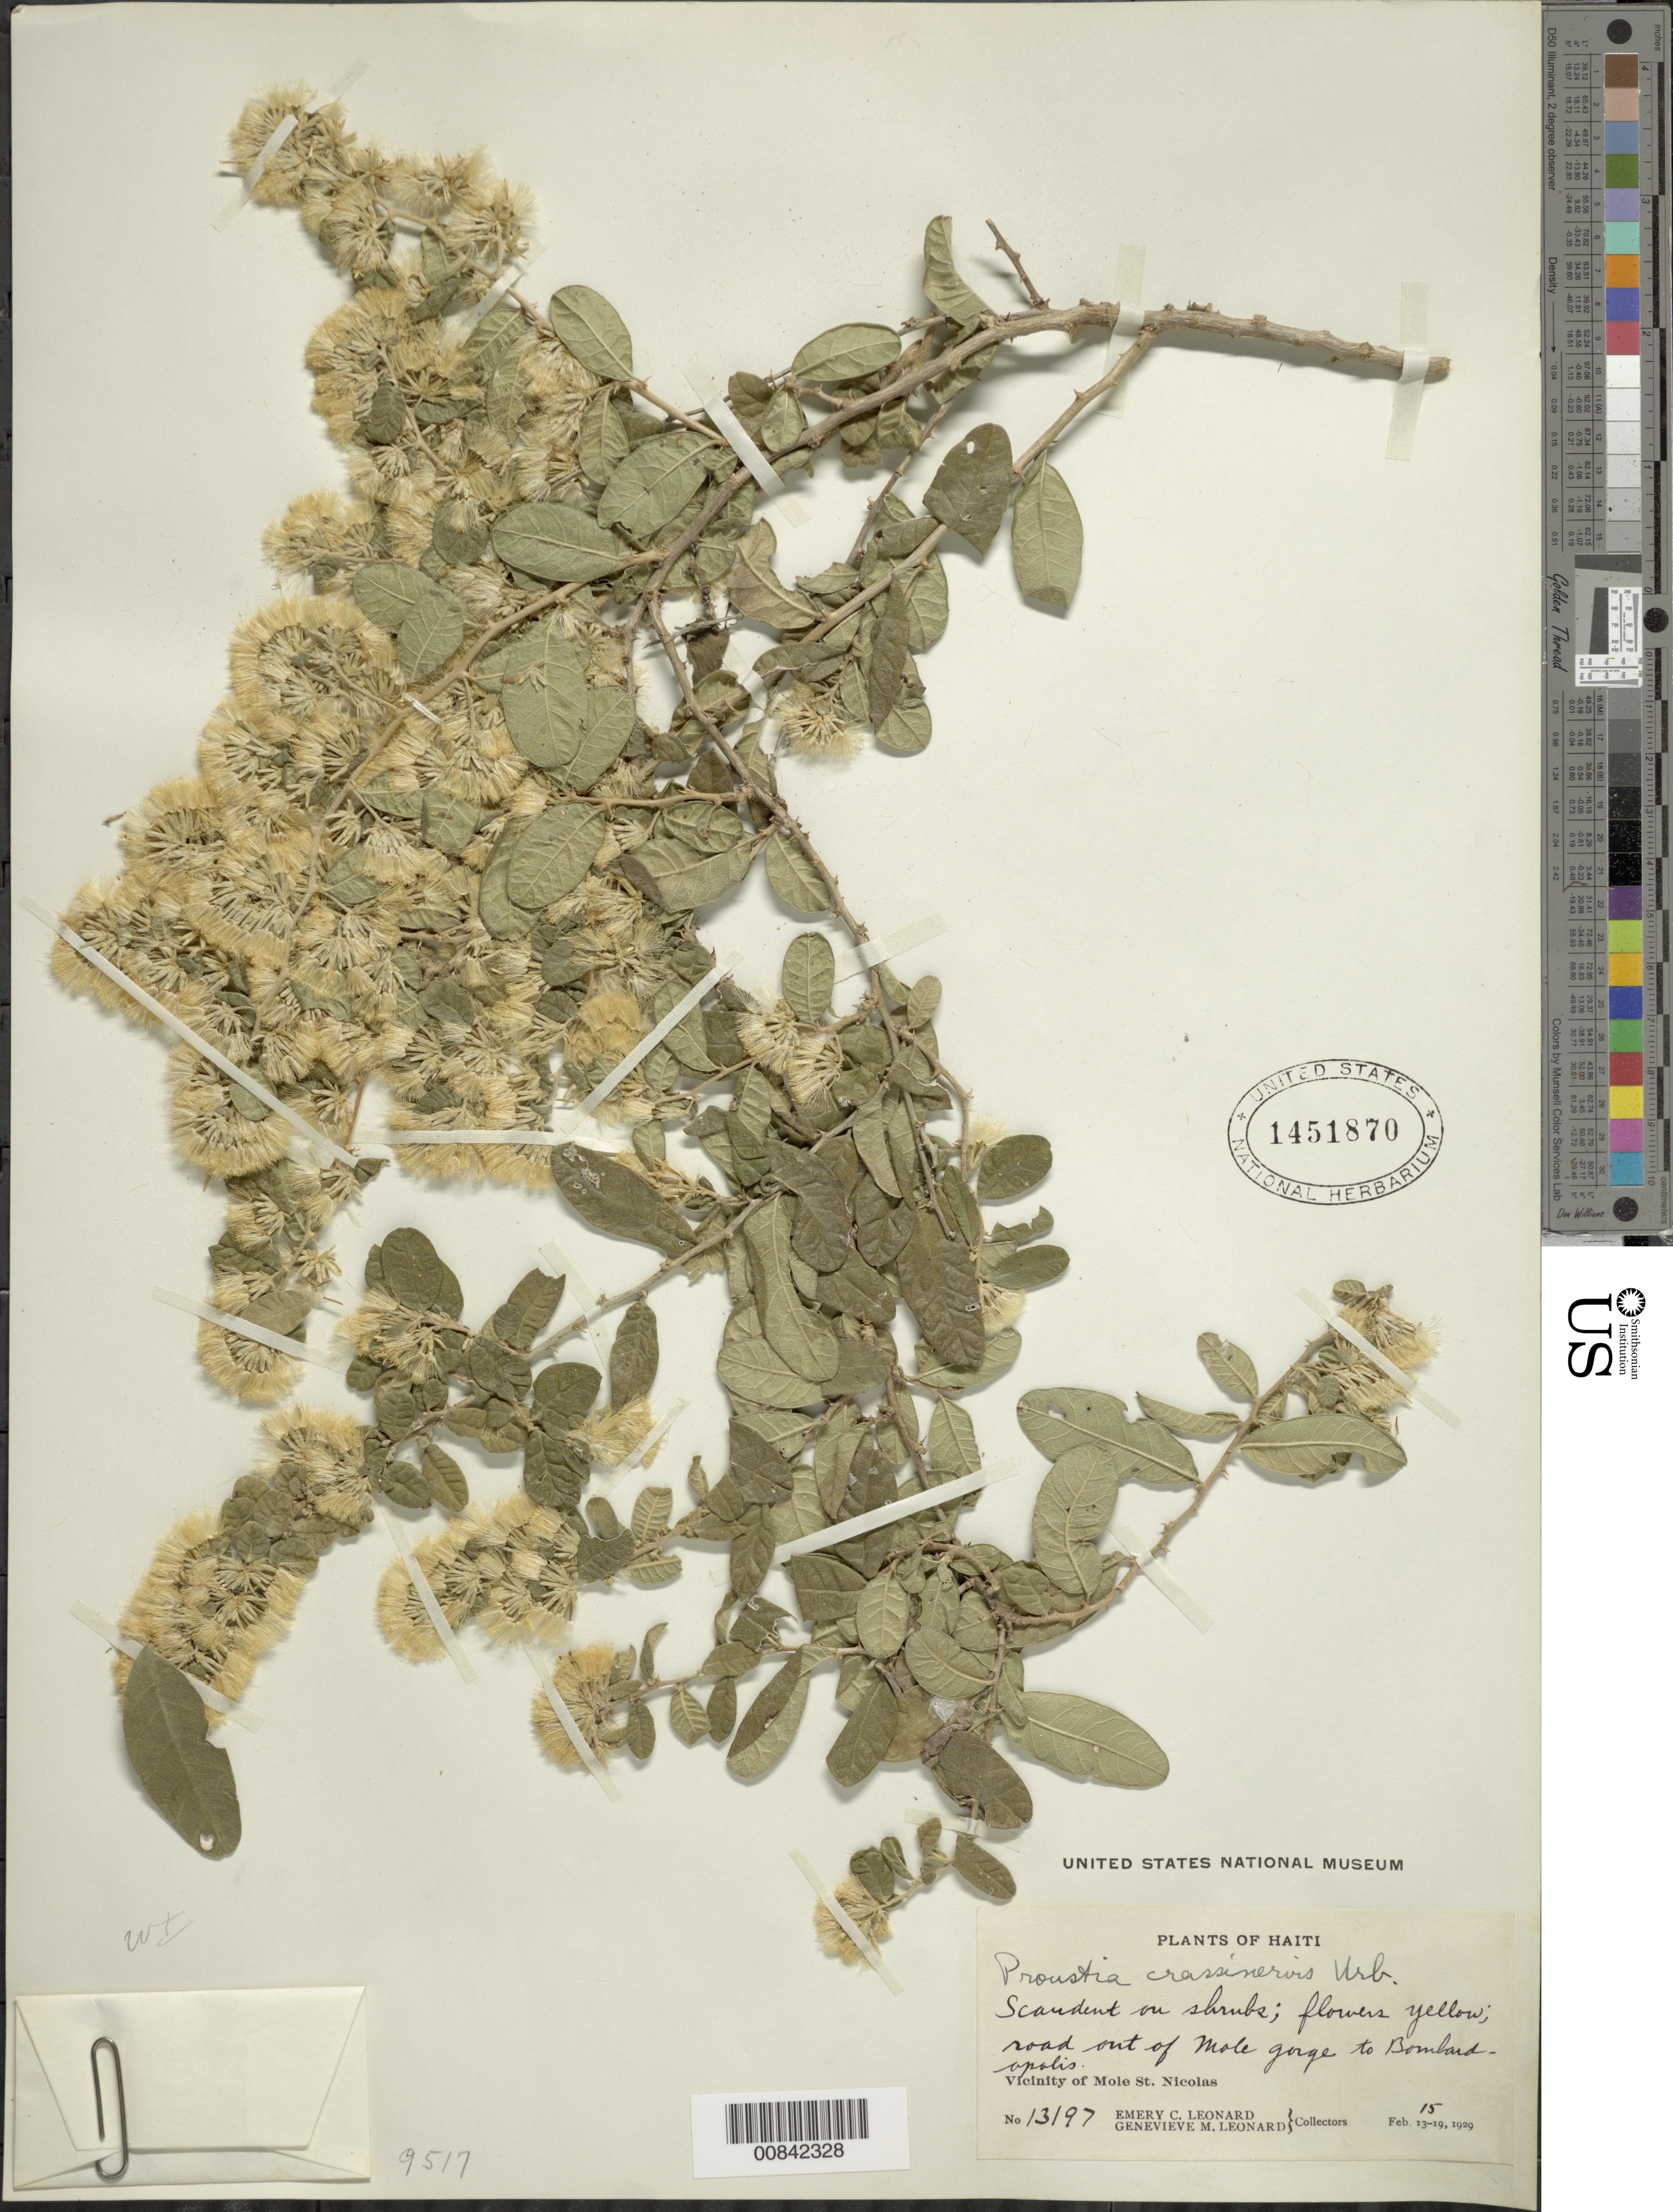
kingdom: Plantae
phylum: Tracheophyta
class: Magnoliopsida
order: Asterales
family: Asteraceae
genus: Berylsimpsonia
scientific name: Berylsimpsonia crassinervis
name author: (Urb.) B.L. Turner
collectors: E. C. Leonard & G. M. Leonard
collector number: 13197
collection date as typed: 15 Feb 1929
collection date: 1929-02-15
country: Haiti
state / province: Nord-Ouest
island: Hispaniola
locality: Vicinity of Mole St. Nicolas, road out of Mole Gorge to Bombardopolis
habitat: On shrubs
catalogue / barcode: US 1451870